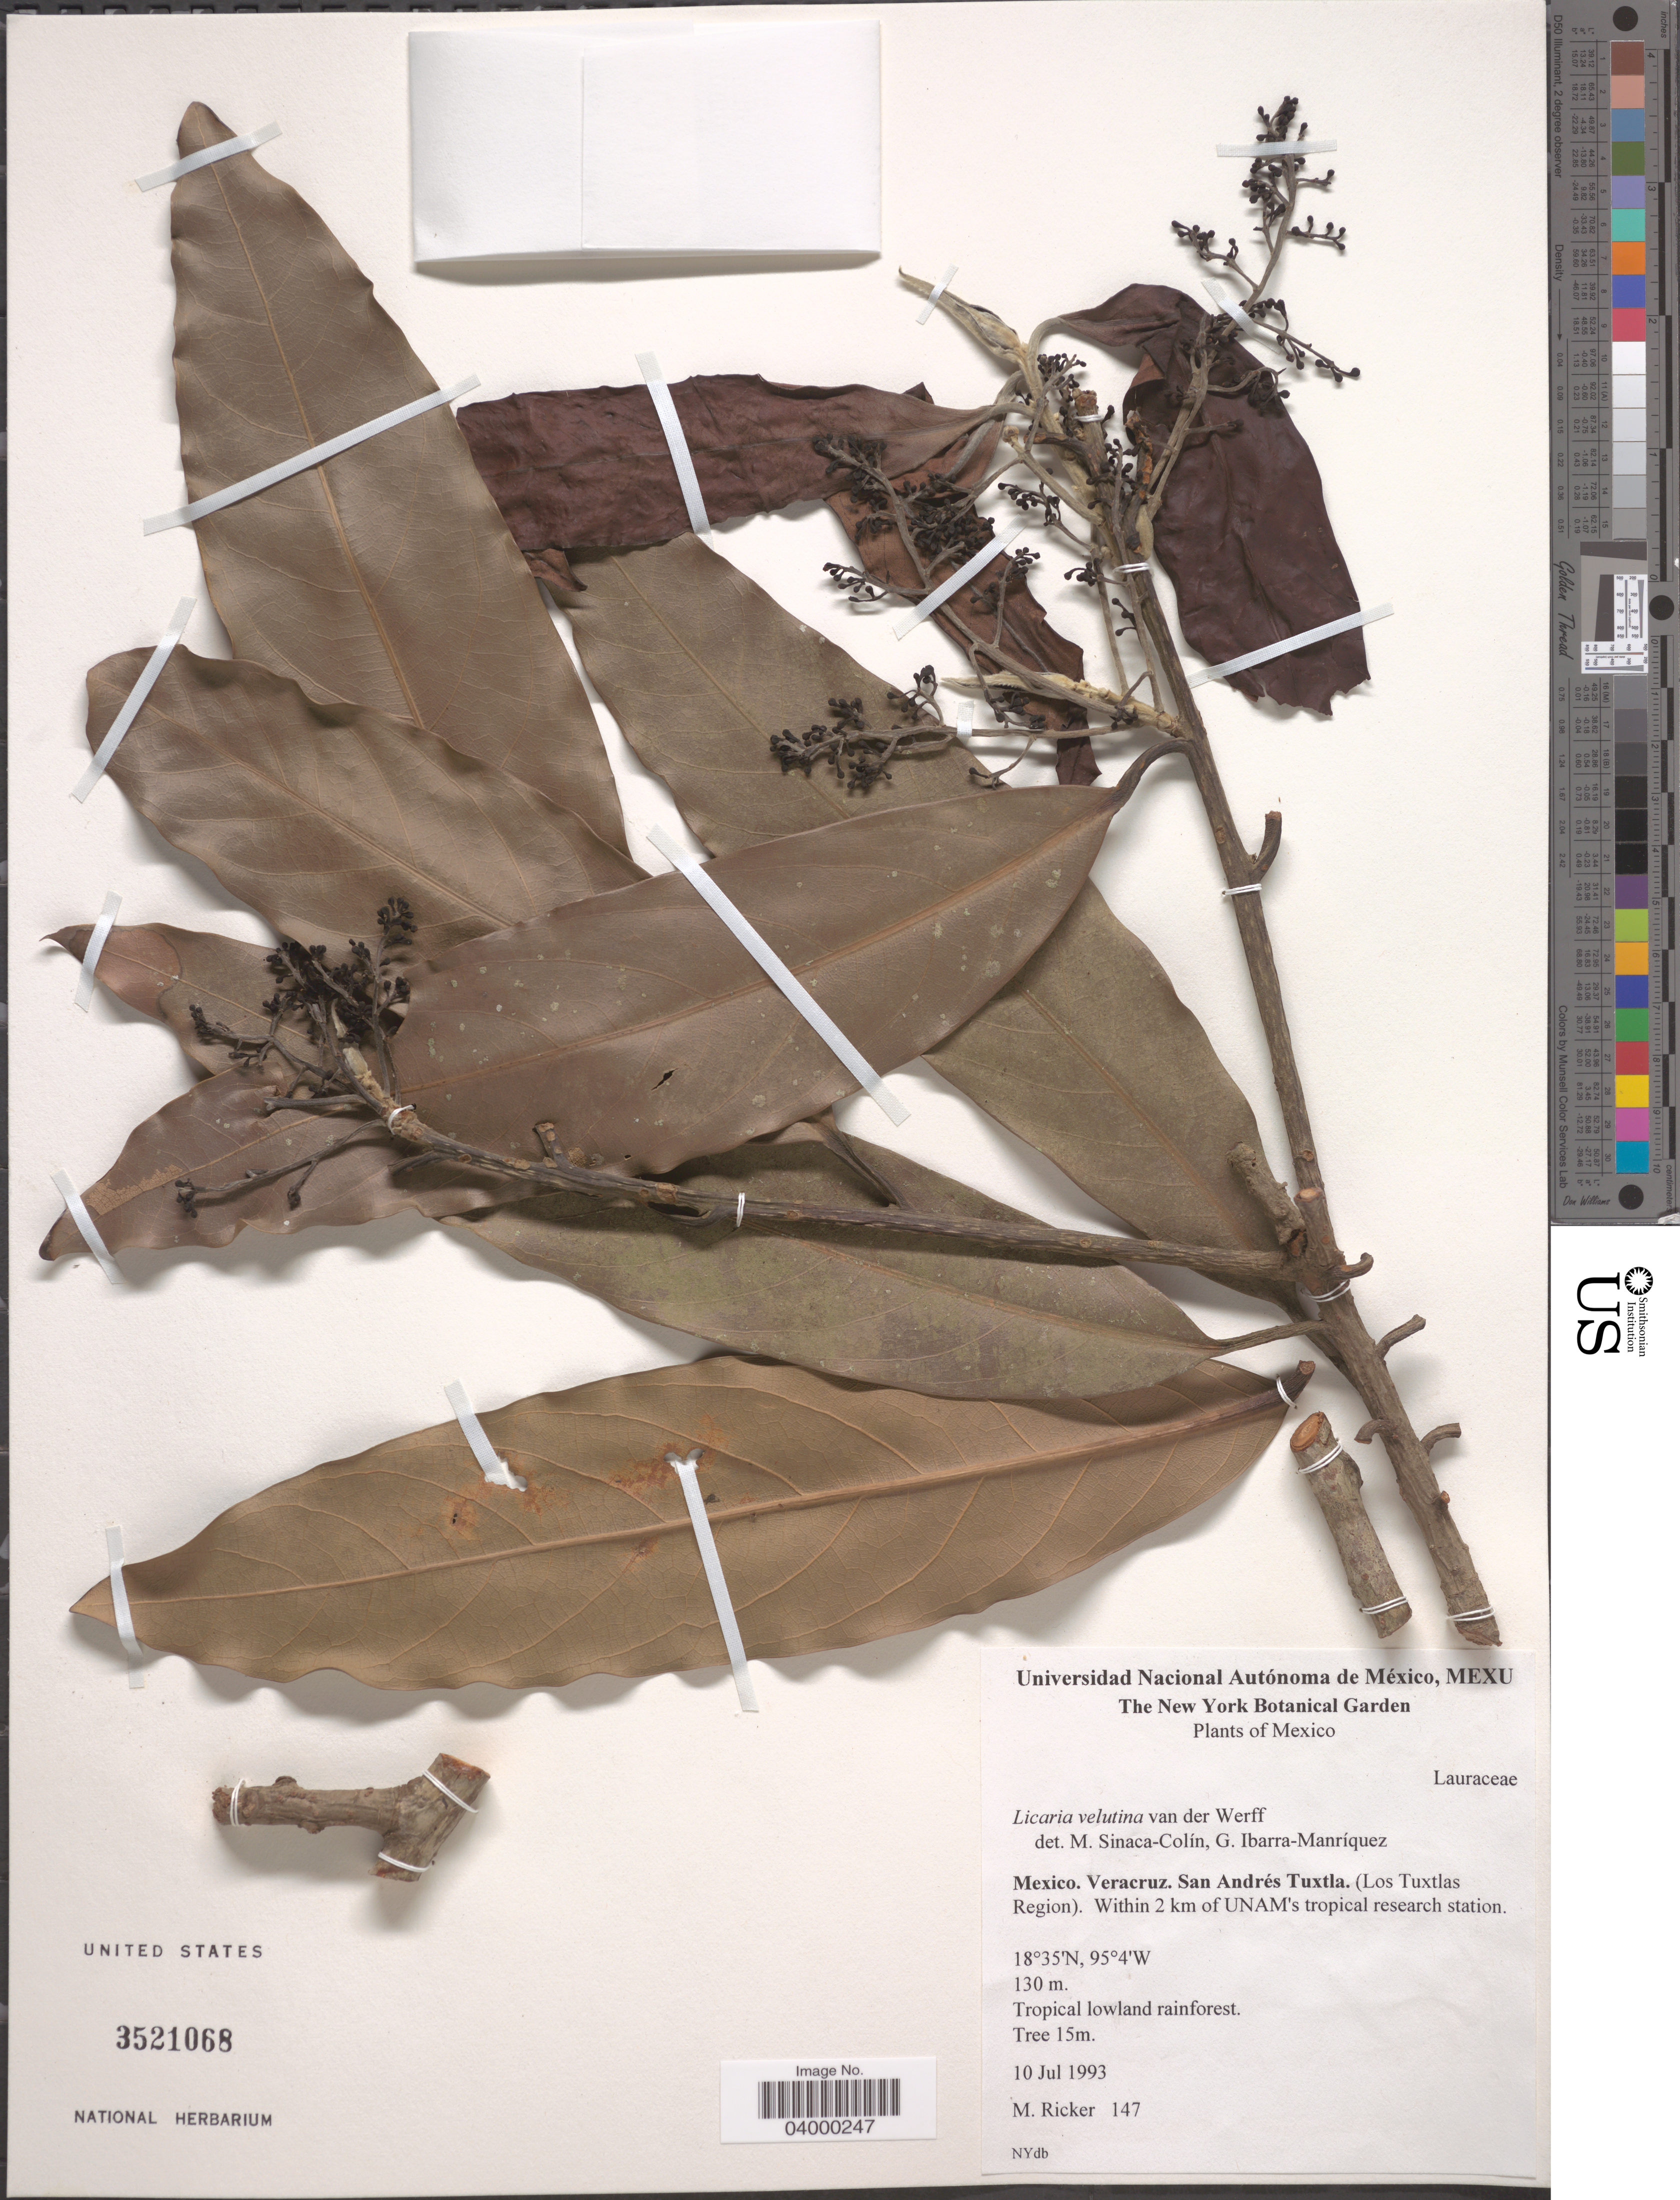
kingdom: Plantae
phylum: Tracheophyta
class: Magnoliopsida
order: Laurales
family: Lauraceae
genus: Licaria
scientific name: Licaria velutina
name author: van der Werff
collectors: M. Ricker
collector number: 147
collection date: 1993-07-10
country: Mexico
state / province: Veracruz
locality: Veracruz. San Andrés Tuxtla. (Los Tuxtlas Region). Within 2 km of UNAM's tropical research station.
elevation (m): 130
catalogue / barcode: US 3521068